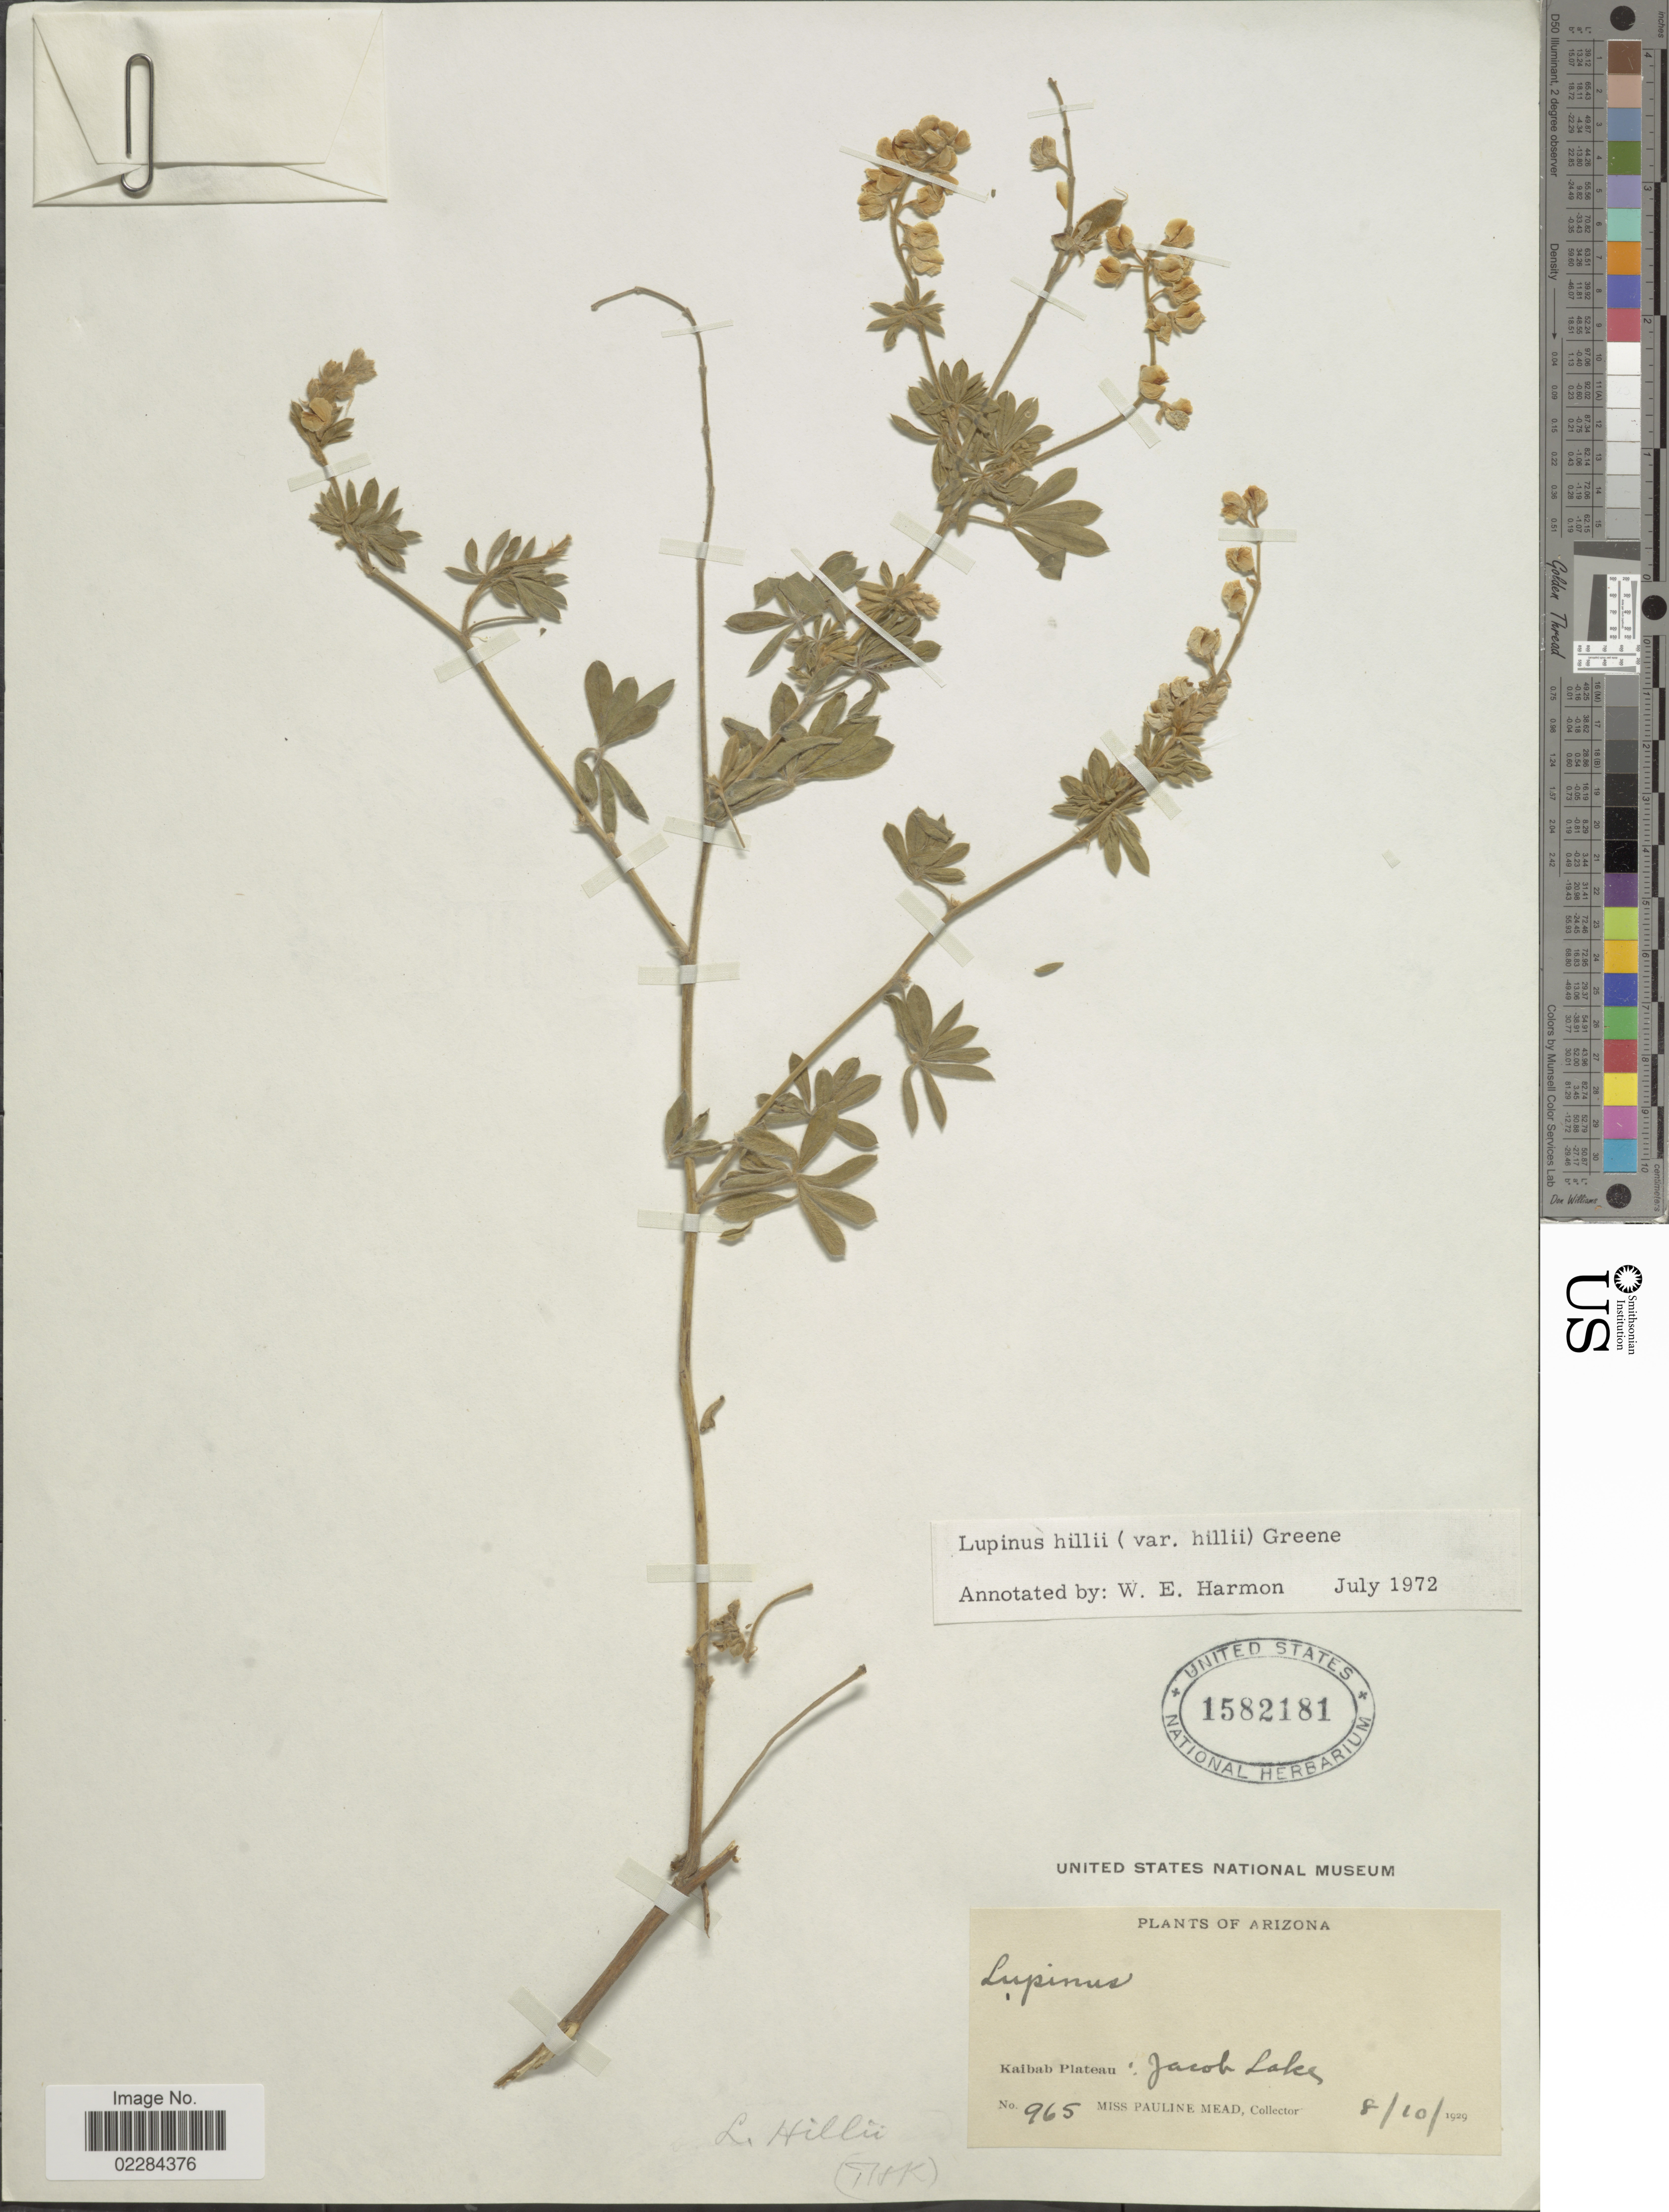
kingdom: Plantae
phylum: Tracheophyta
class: Magnoliopsida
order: Fabales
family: Fabaceae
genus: Lupinus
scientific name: Lupinus hillii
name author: Greene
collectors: P. Mead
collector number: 965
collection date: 1929-08-10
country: United States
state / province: Arizona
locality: Kaibab Plateau. Jacob Lake.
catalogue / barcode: US 1582181